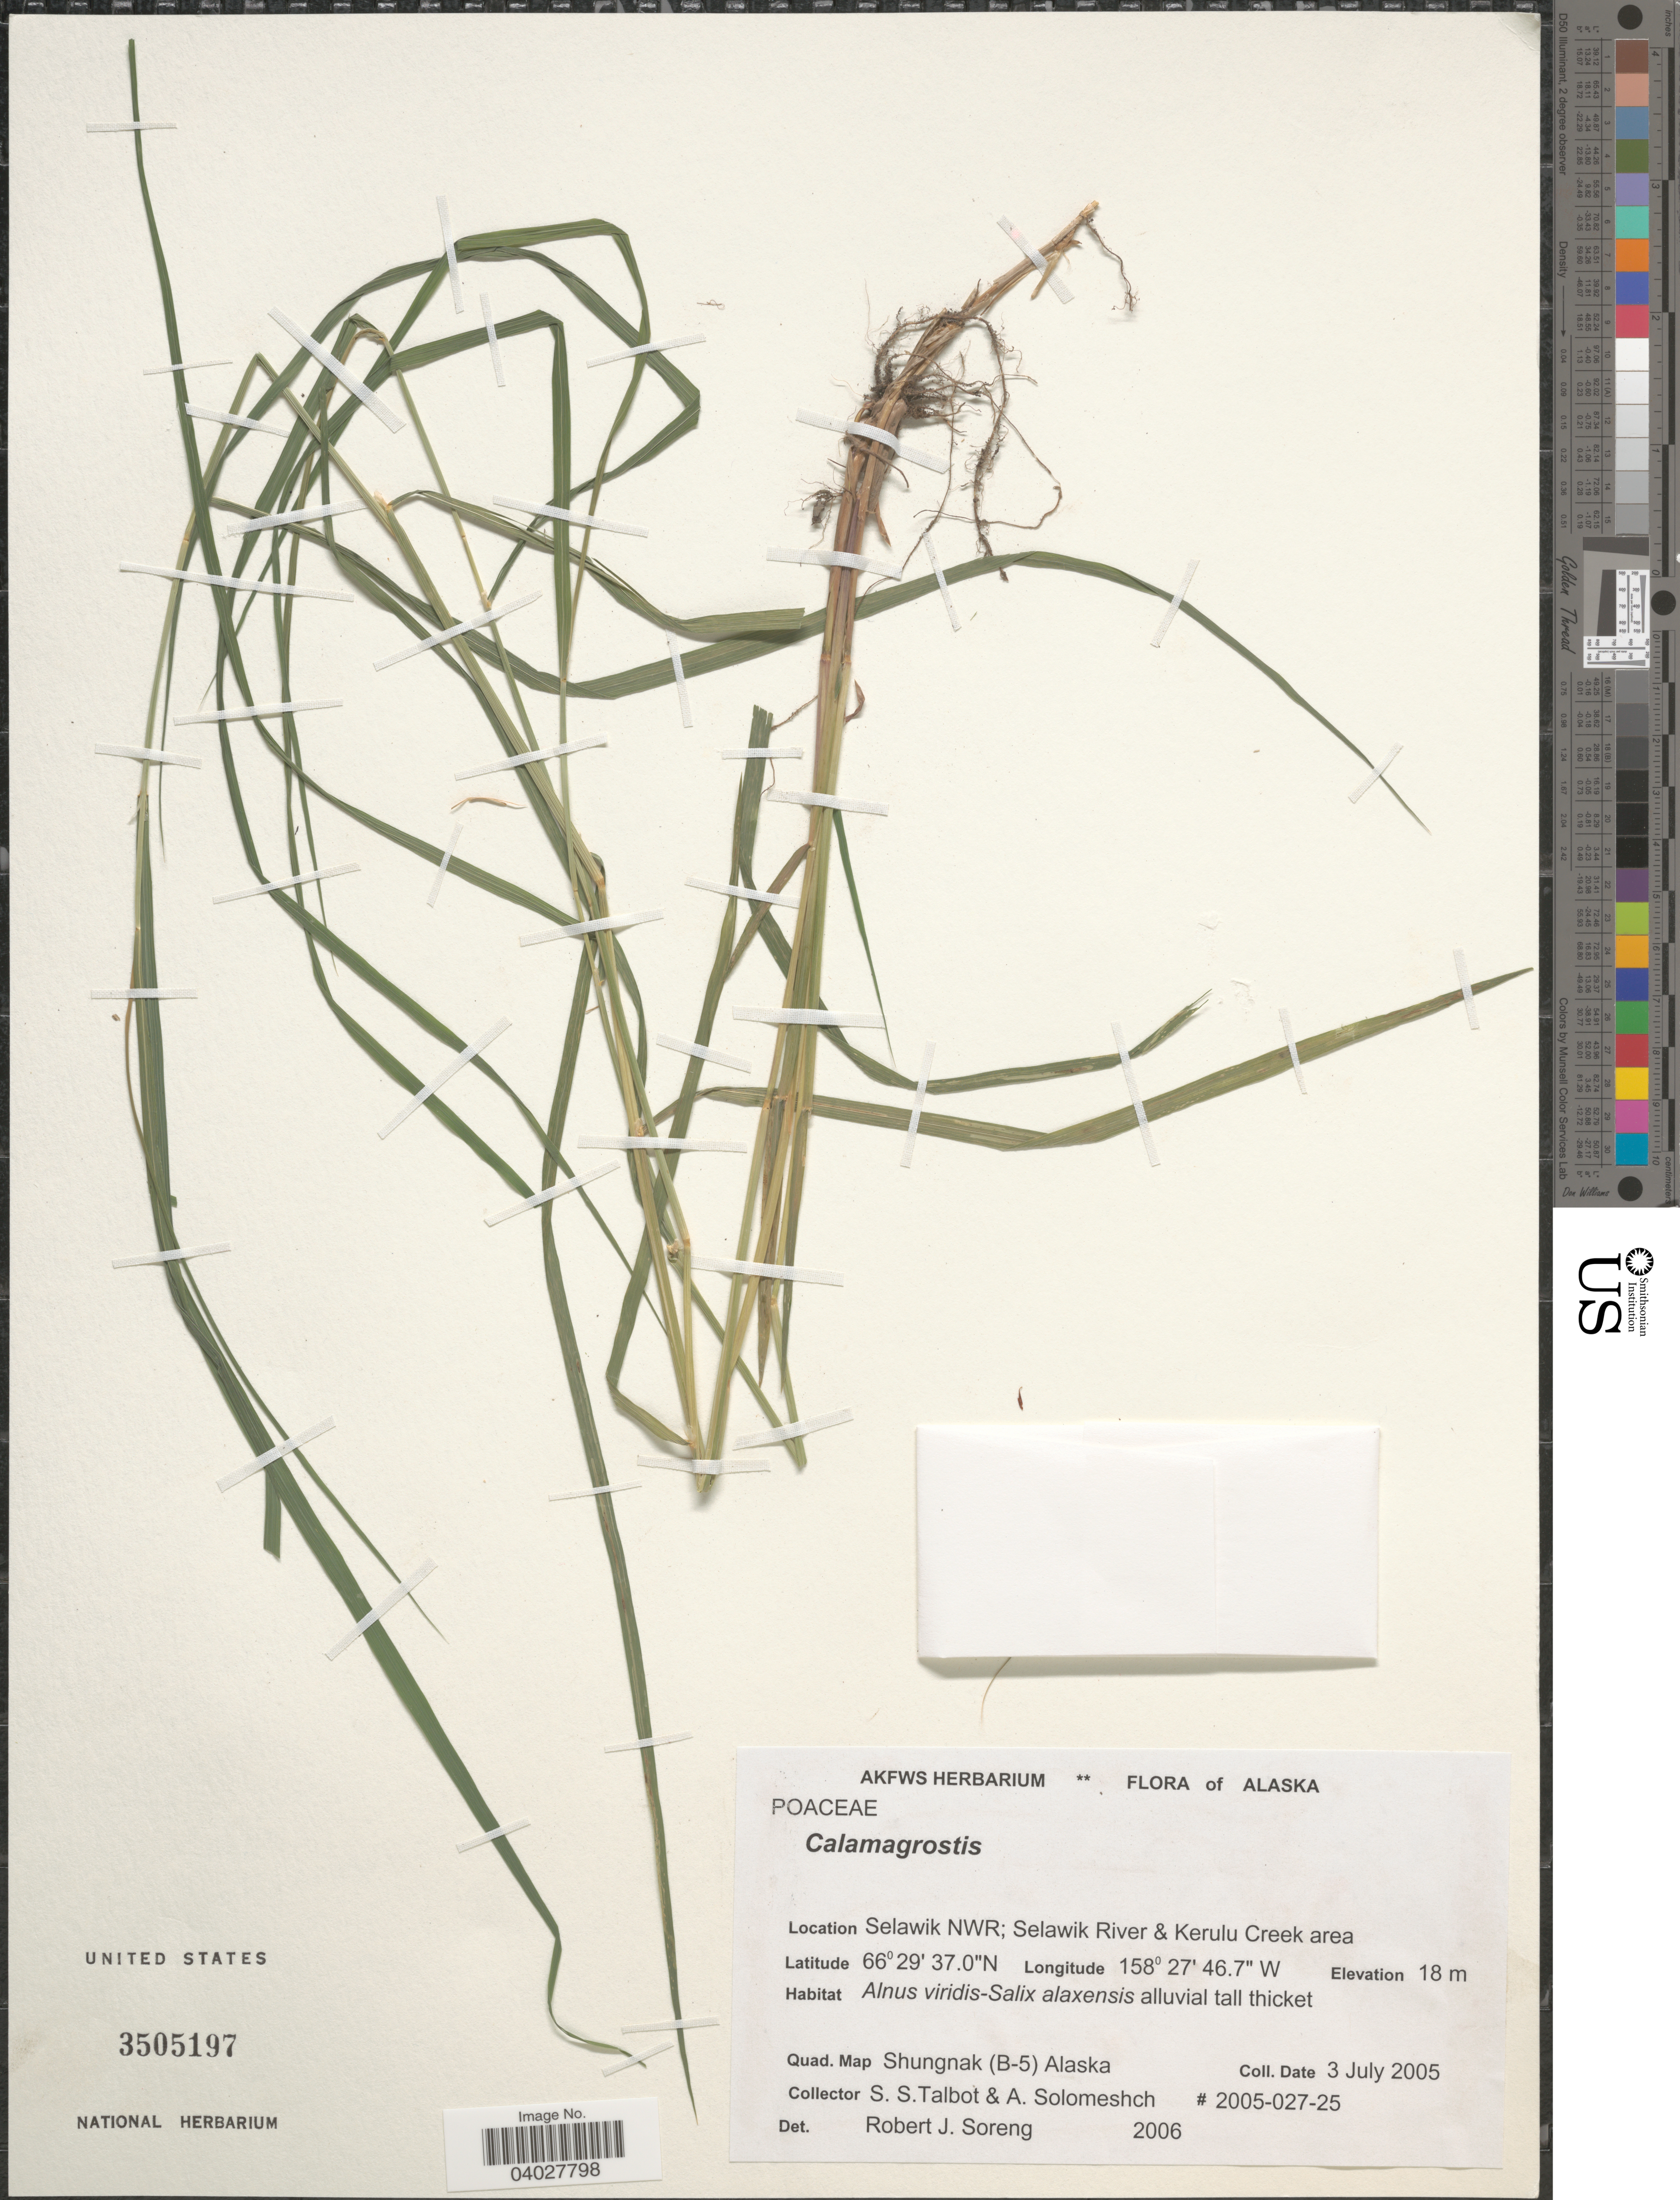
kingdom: Plantae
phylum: Tracheophyta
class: Liliopsida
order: Poales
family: Poaceae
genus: Calamagrostis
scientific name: Calamagrostis canadensis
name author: (Michx.) P. Beauv.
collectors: S. S. Talbot & A. Solomeshch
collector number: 2005-027-25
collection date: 2005-07-03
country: United States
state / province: Alaska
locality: Selawik NWR; Selawik River & Kerulu Creek area. Quad. Map Shungnak (B-5) Alaska.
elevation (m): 18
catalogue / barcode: US 3505197